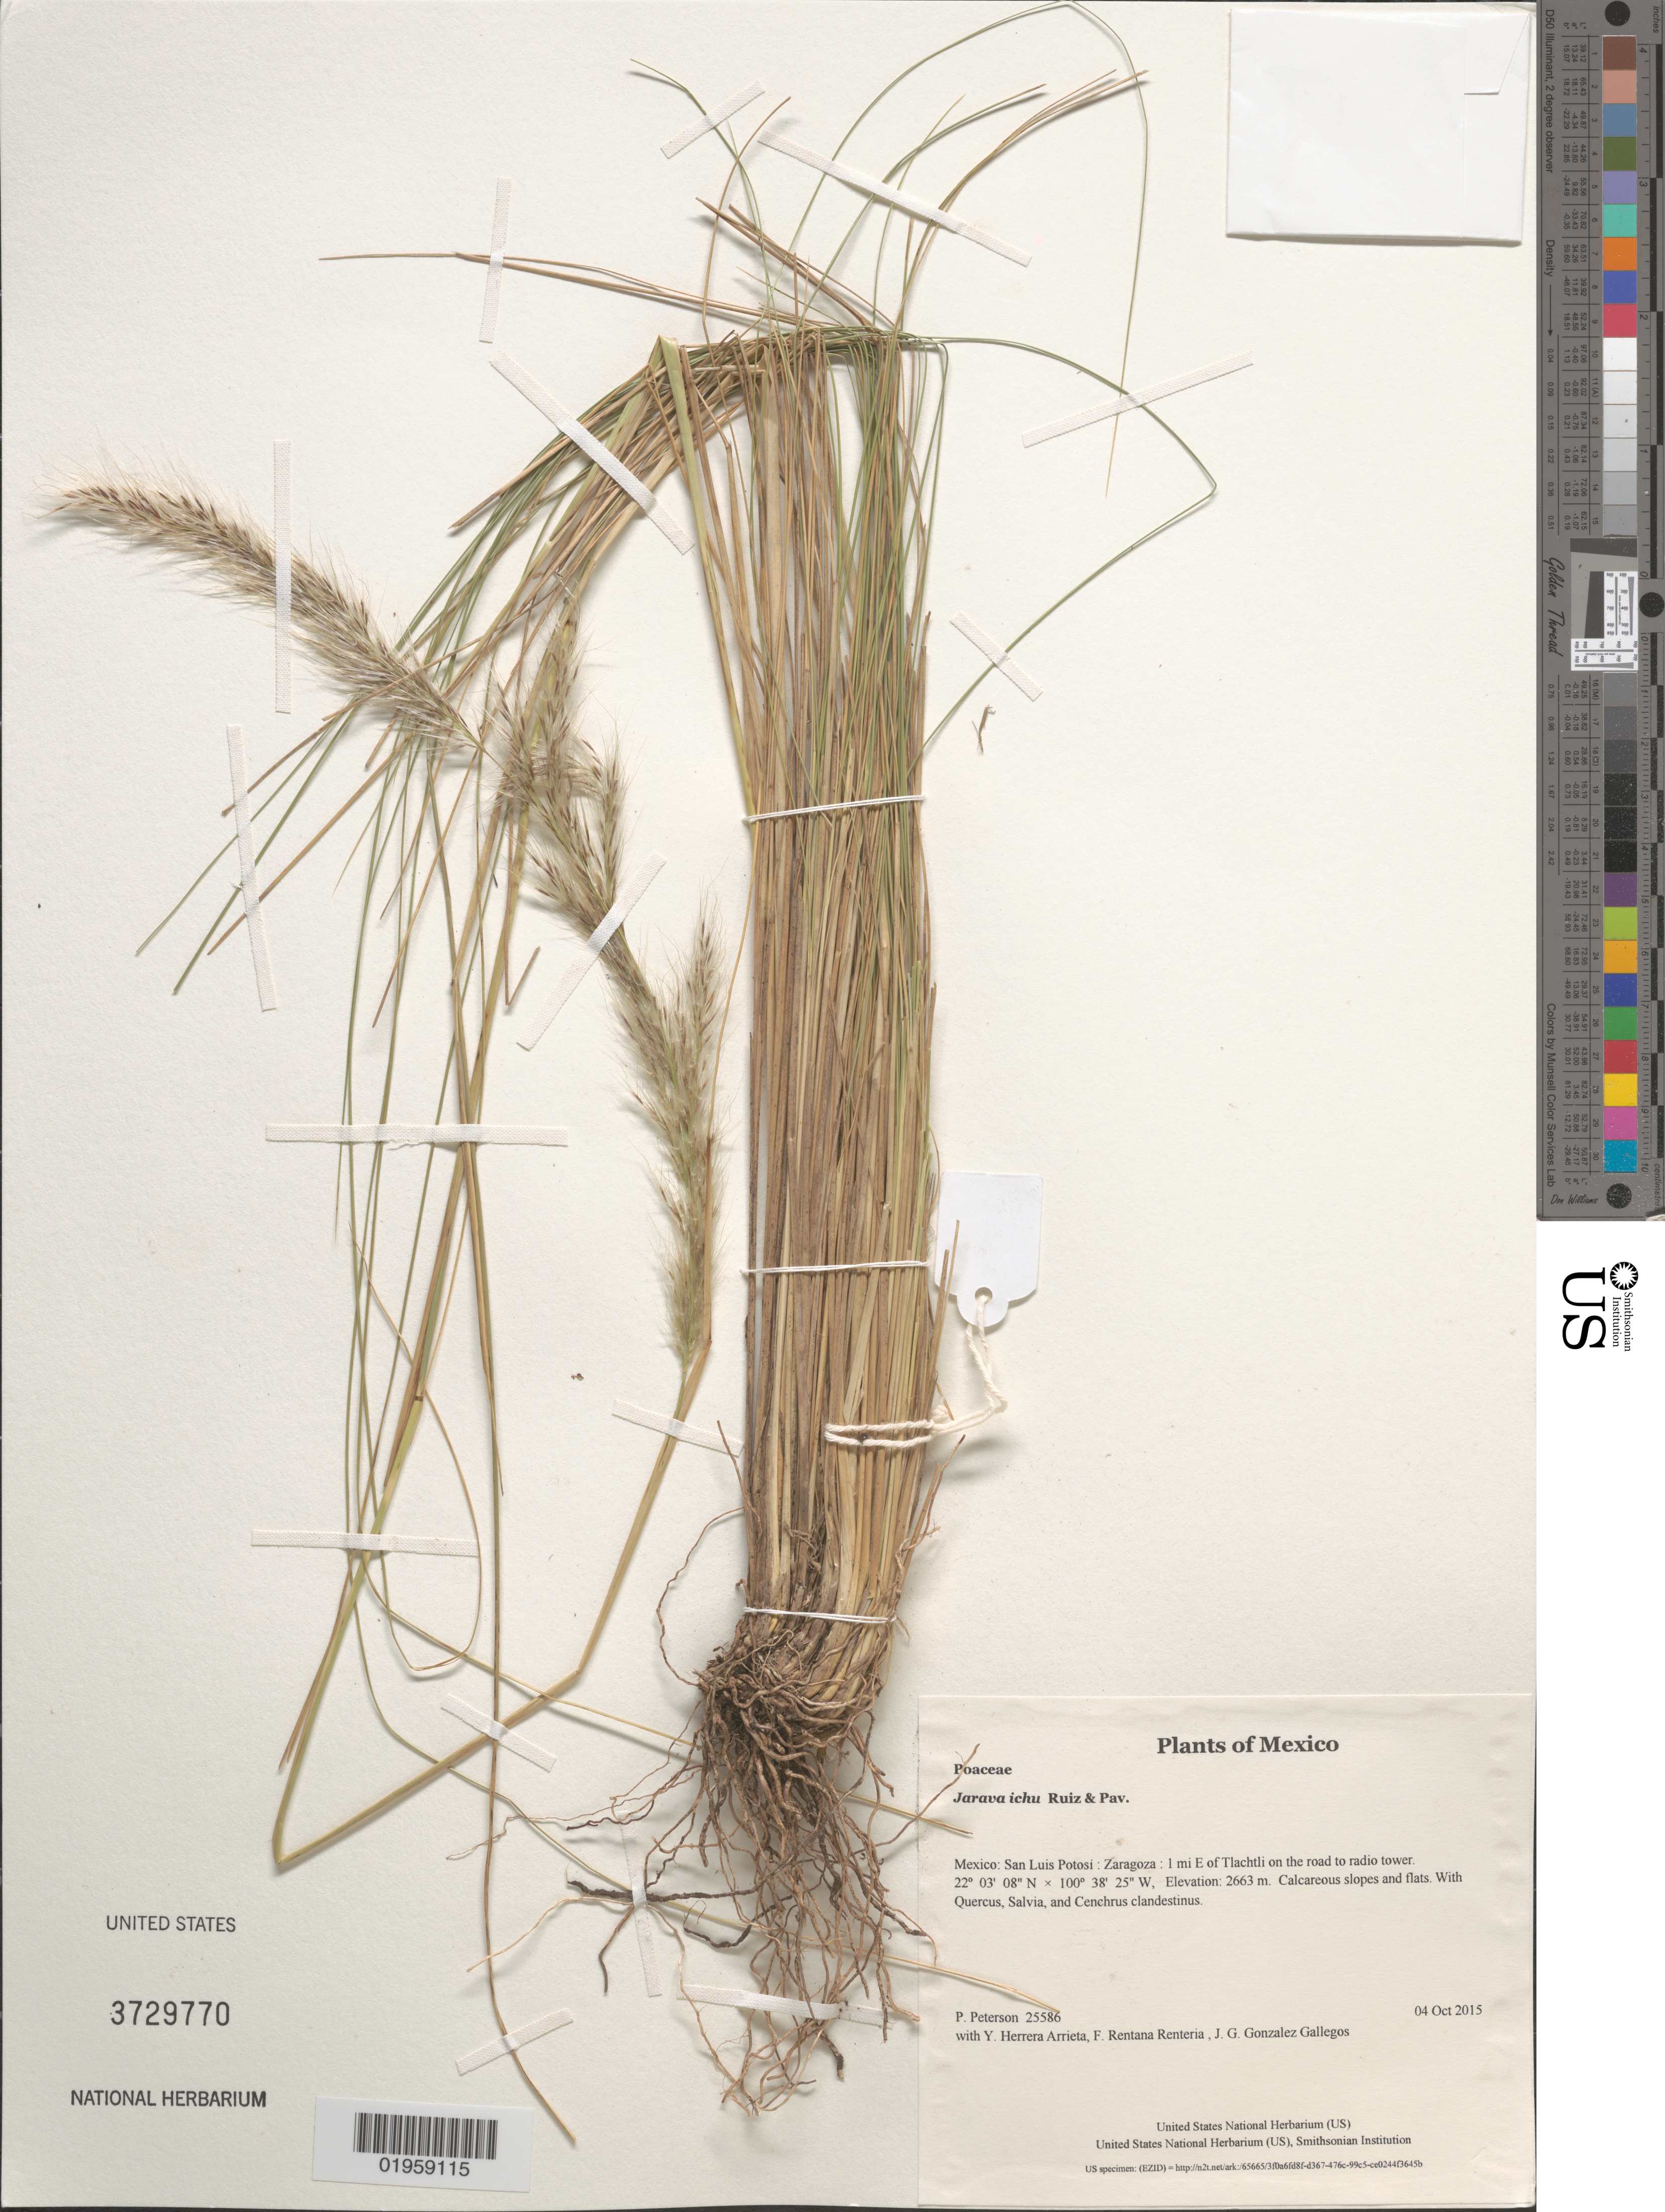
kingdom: Plantae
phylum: Tracheophyta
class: Liliopsida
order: Poales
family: Poaceae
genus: Jarava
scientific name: Jarava ichu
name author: Ruiz & Pav.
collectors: P. M. Peterson, Y. Herrera Arrieta, F. Rentana Renteria & J. G. Gonzalez Gallegos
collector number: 25586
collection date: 2015-10-04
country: Mexico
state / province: San Luis Potosí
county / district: Zaragoza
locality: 1 mi E of Tlachtli on the road to radio tower.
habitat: Calcareous slopes and flats.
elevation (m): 2663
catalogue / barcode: US 3729770